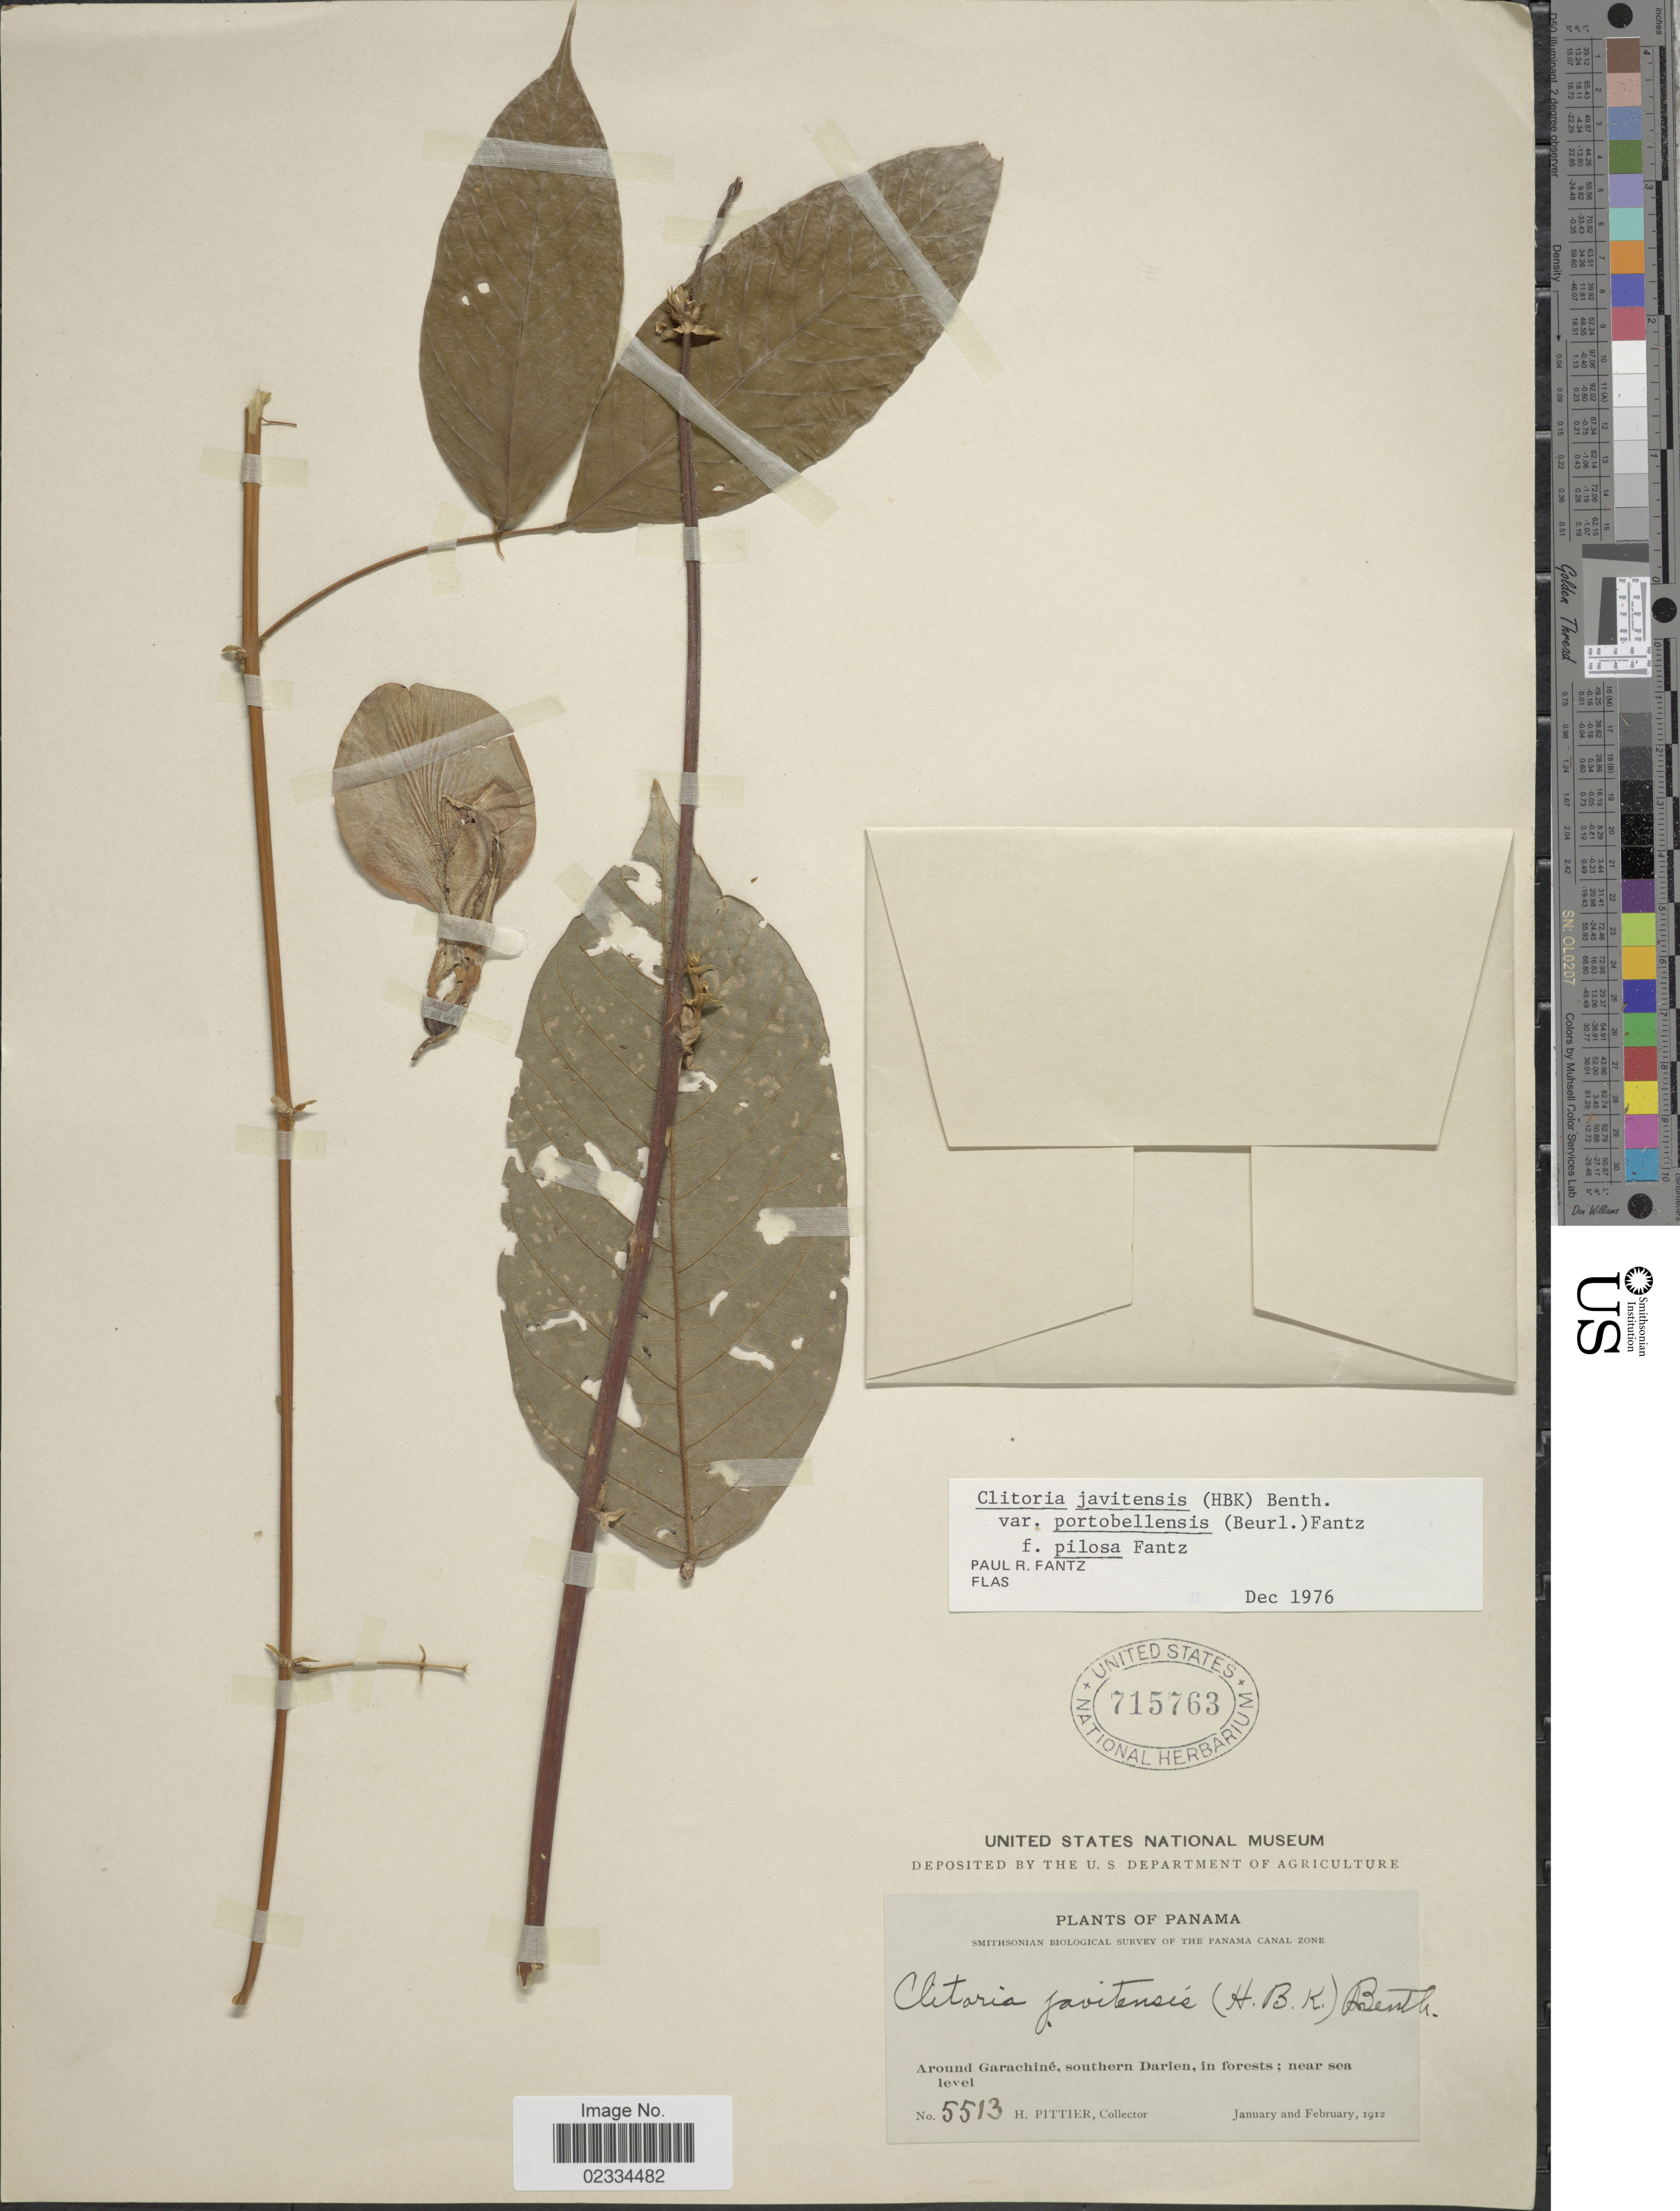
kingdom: Plantae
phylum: Tracheophyta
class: Magnoliopsida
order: Fabales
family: Fabaceae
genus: Clitoria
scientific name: Clitoria javitensis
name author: (Kunth) Benth.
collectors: H. F. Pittier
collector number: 5513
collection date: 1912-01/1912-02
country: Panama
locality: Around Garachine, southern Darien,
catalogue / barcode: US 715763